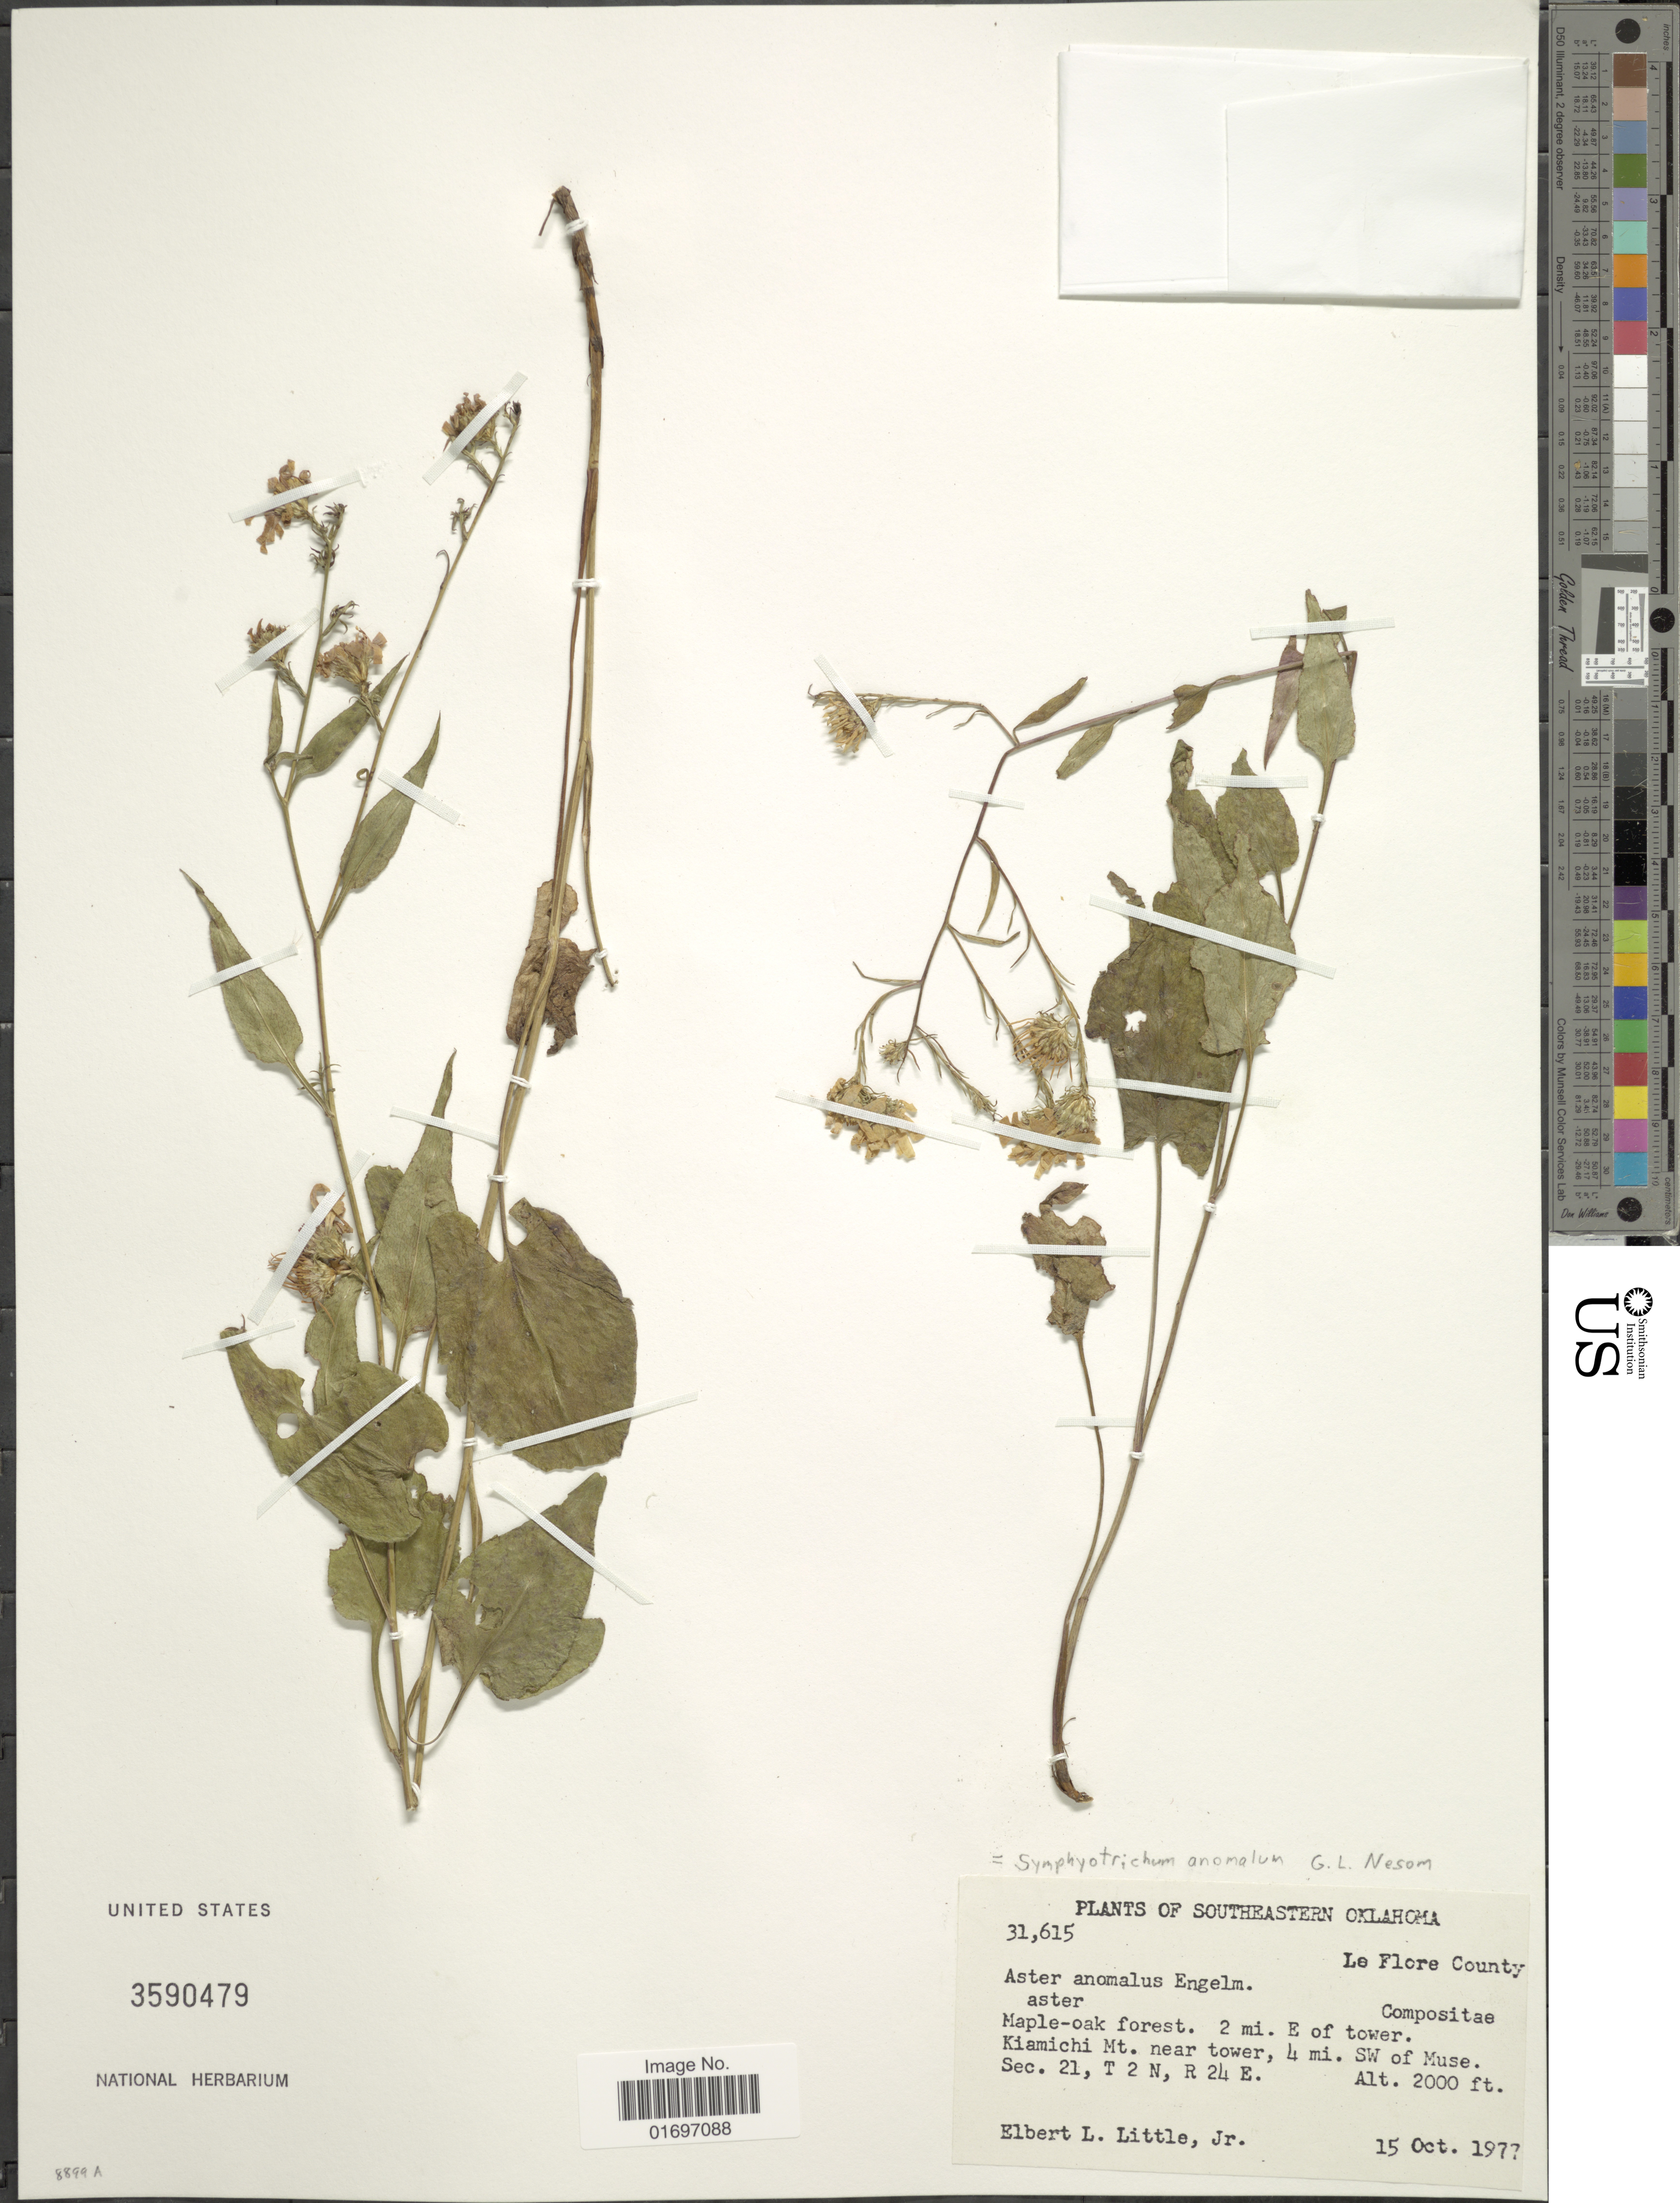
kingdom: Plantae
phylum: Tracheophyta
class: Magnoliopsida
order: Asterales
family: Asteraceae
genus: Symphyotrichum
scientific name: Symphyotrichum anomalum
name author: (Engelm.) G.L. Nesom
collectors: E. L. Little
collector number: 31615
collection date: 1977-10-15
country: United States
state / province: Oklahoma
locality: Southeastern Oklahoma. Le Flore County. Maple-oak forest. 2 mi. E of tower Kiamichi Mt. near tower, 4 mi. SW of Muse. Sec. 21, T 2 N, R 24 E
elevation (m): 610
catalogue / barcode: US 3590479